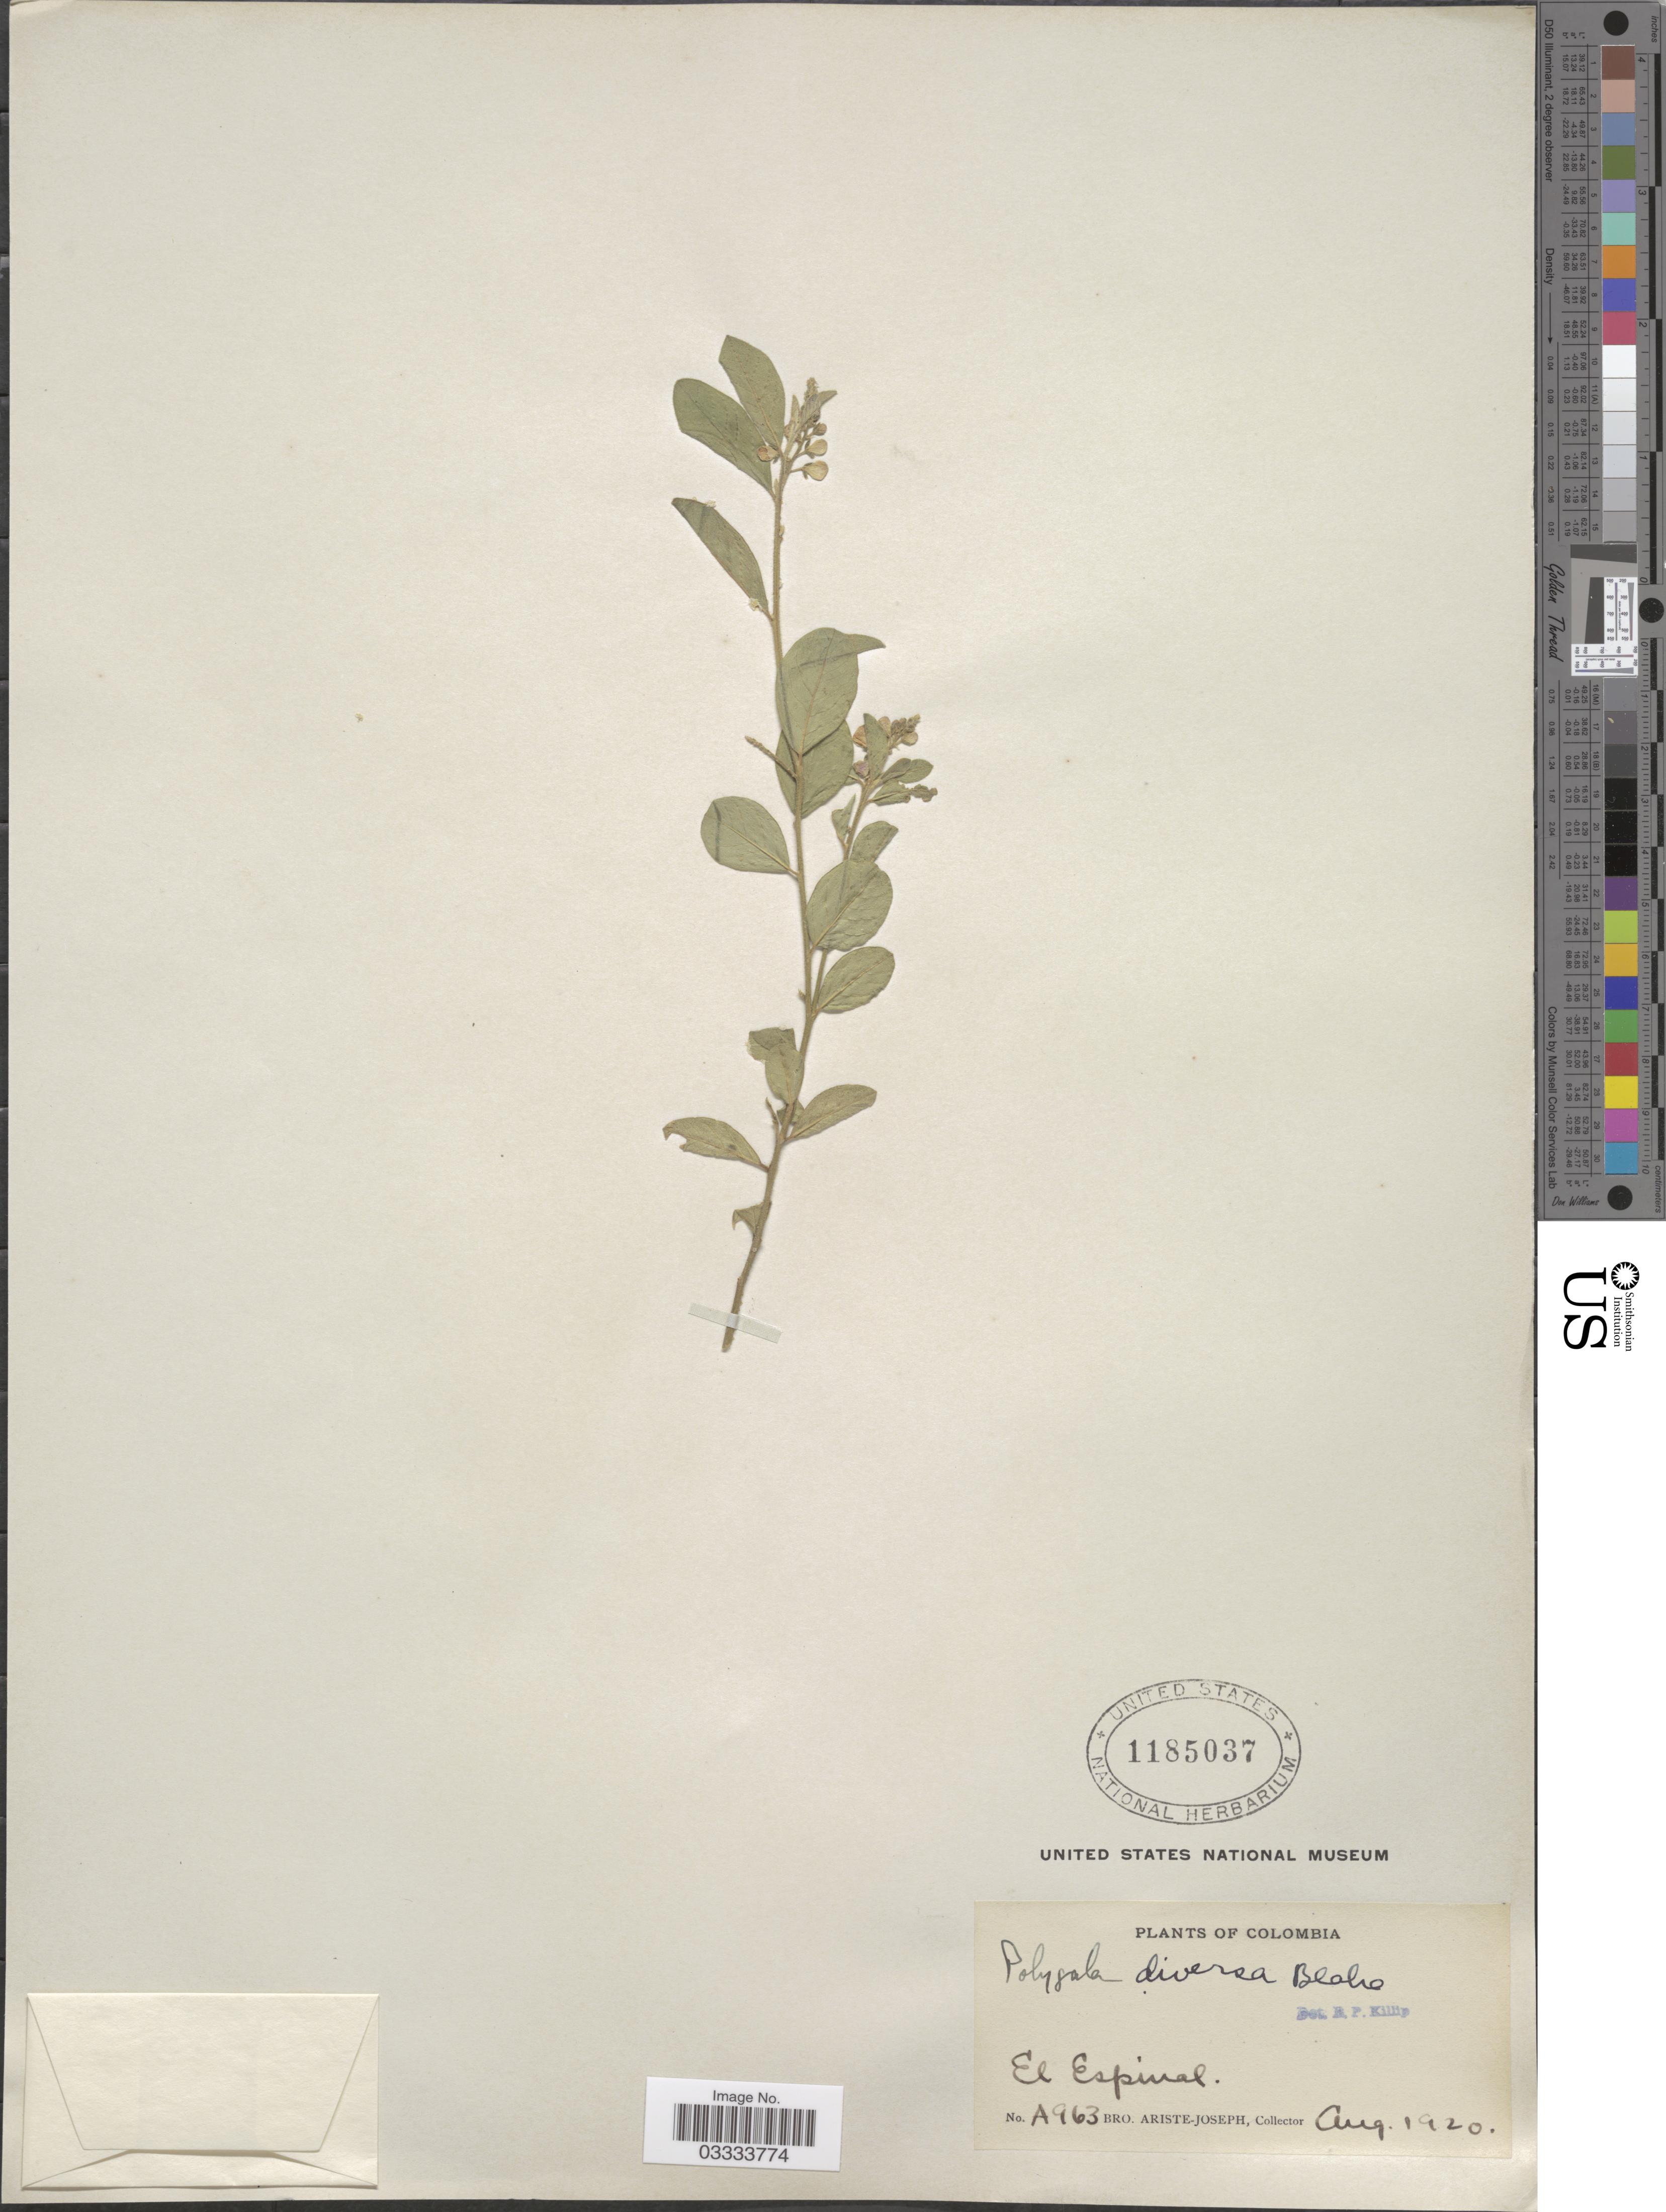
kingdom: Plantae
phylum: Tracheophyta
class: Magnoliopsida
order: Fabales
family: Polygalaceae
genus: Asemeia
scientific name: Asemeia monninoides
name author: (Kunth) J.F.B. Pastore & J.R. Abbott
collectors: Bro. Ariste-Joseph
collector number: A963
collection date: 1920-08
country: Colombia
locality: El Espinal.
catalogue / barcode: US 1185037